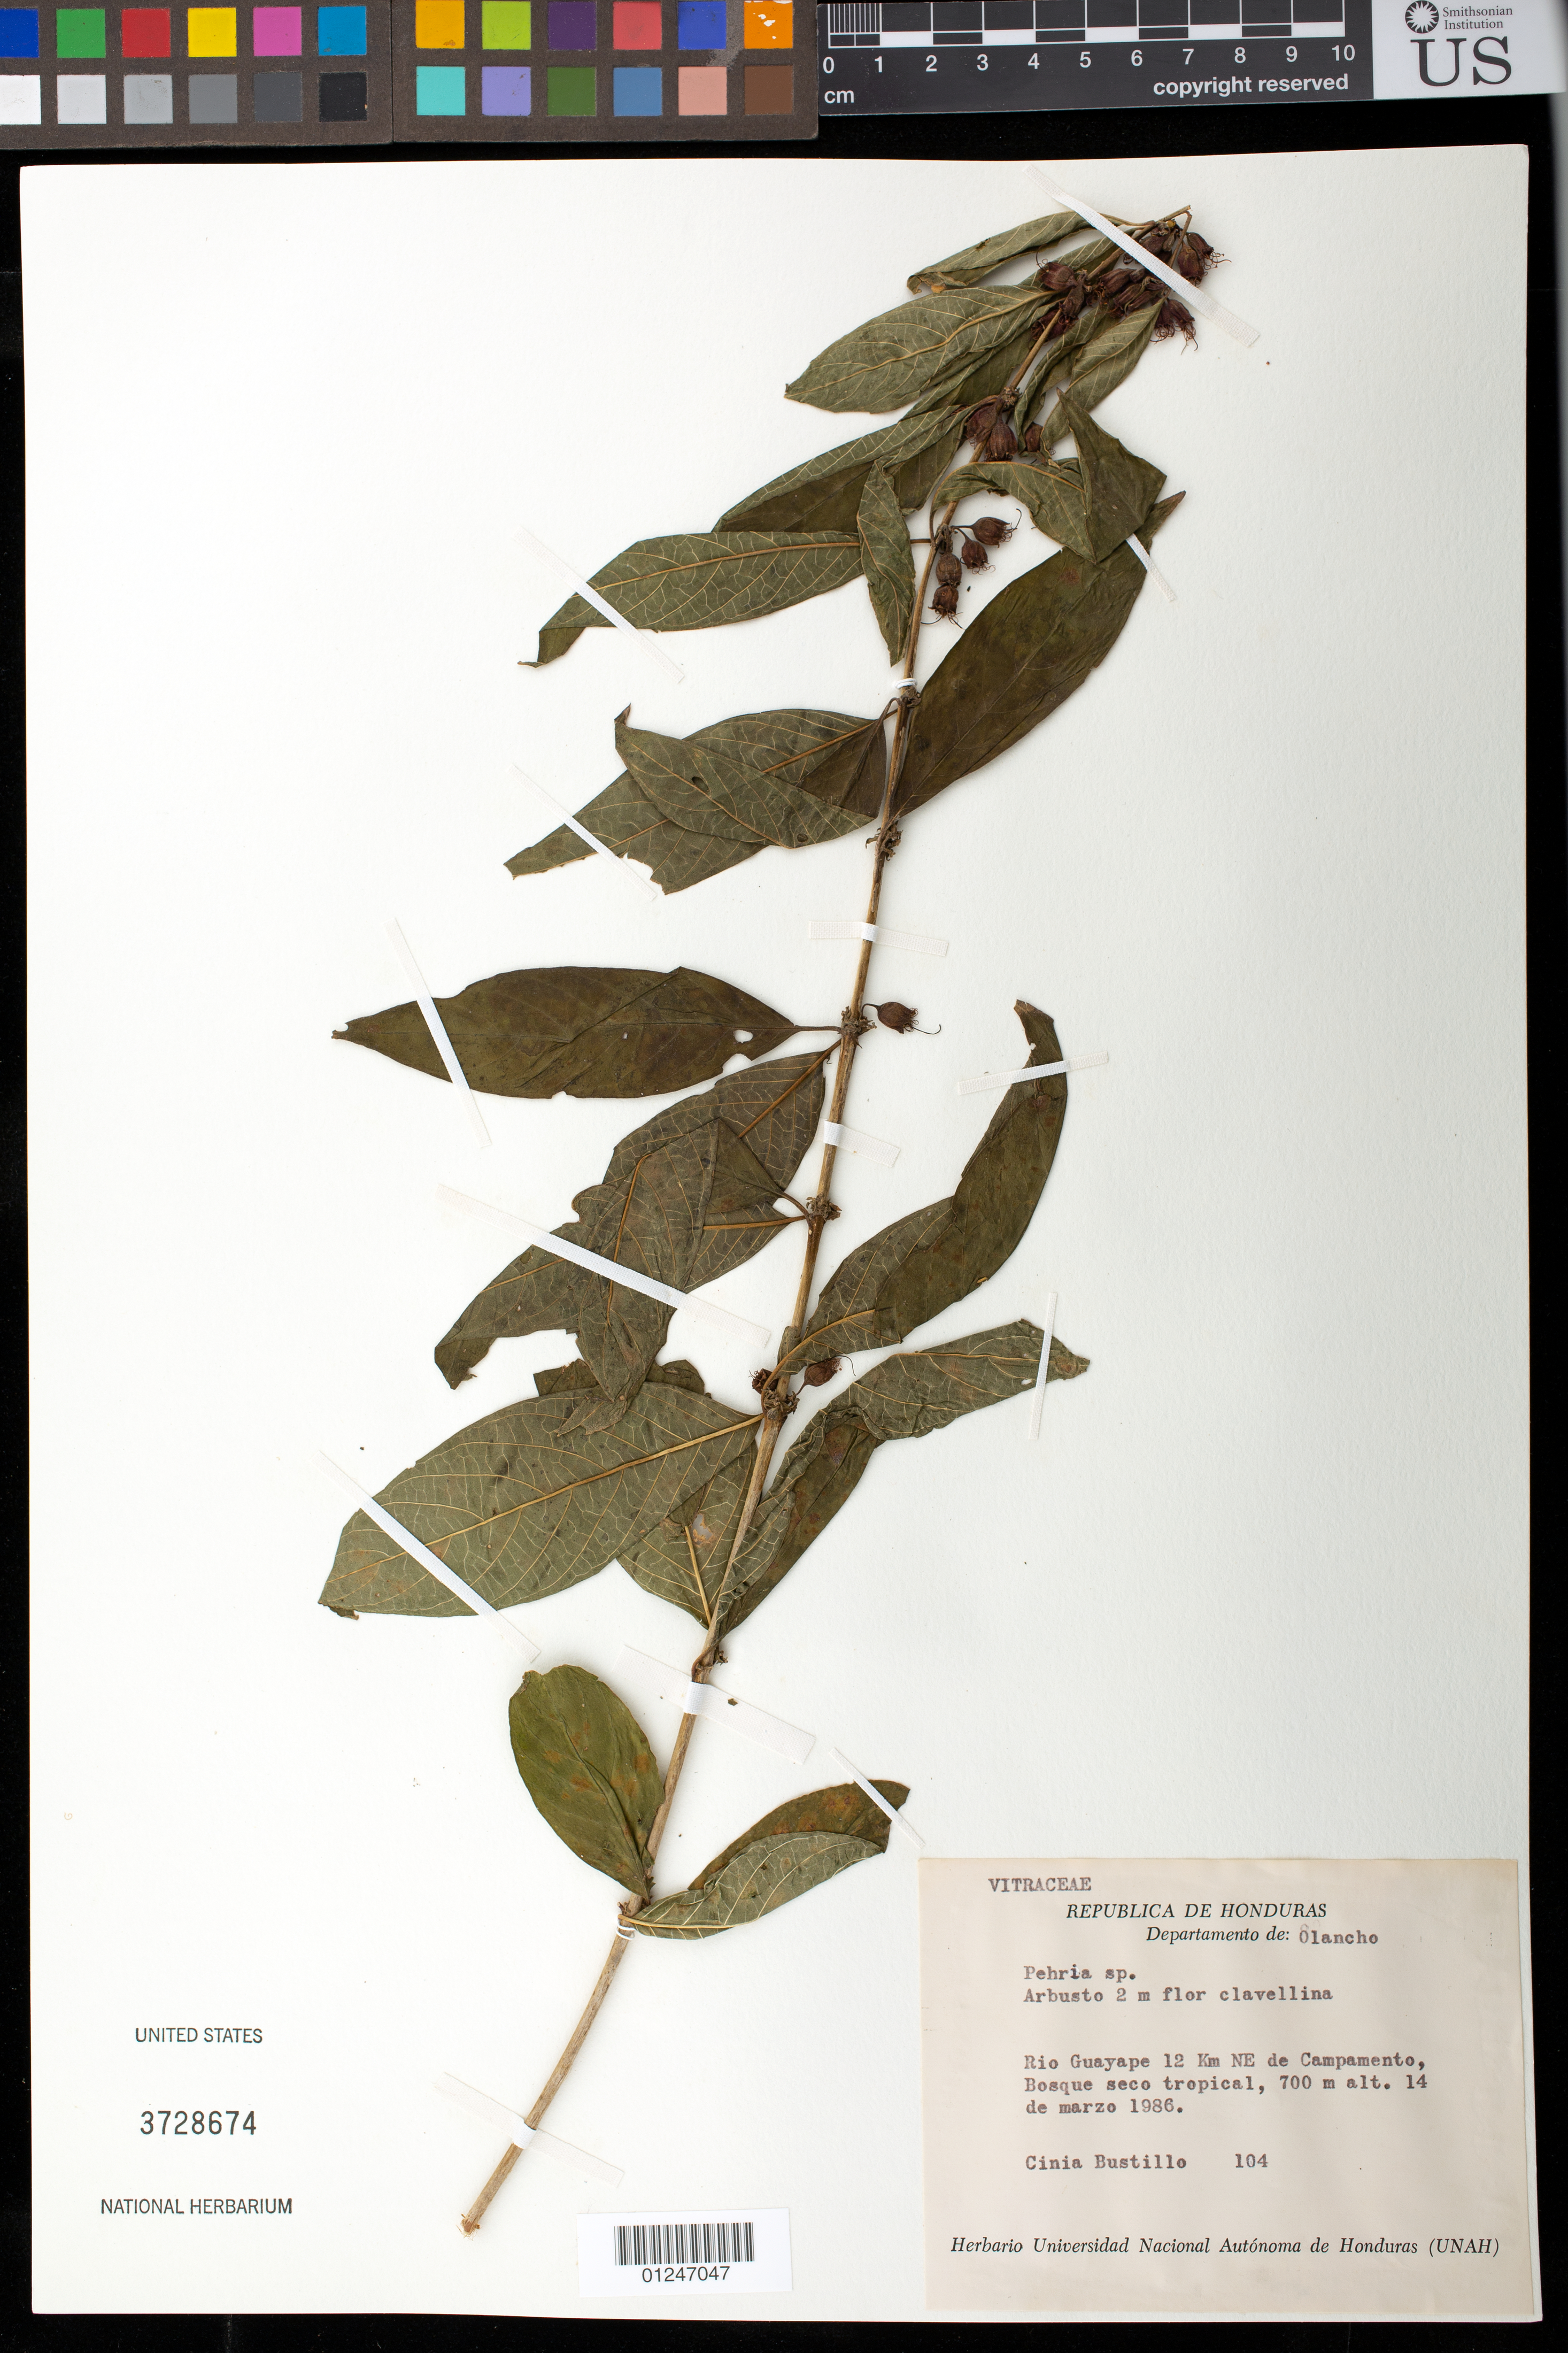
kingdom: Plantae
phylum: Tracheophyta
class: Magnoliopsida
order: Myrtales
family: Lythraceae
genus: Pehria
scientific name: Pehria compacta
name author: Sprague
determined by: Strong, Mark T., (BOT), Smithsonian Institution - National Museum of Natural History (UNITED STATES)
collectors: C. Bustillo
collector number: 104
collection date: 1986-03-14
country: Honduras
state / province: Olancho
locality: Rio Guayape 12 km NE de Campamento, Bosque seco tropical.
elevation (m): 700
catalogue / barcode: US 3728674